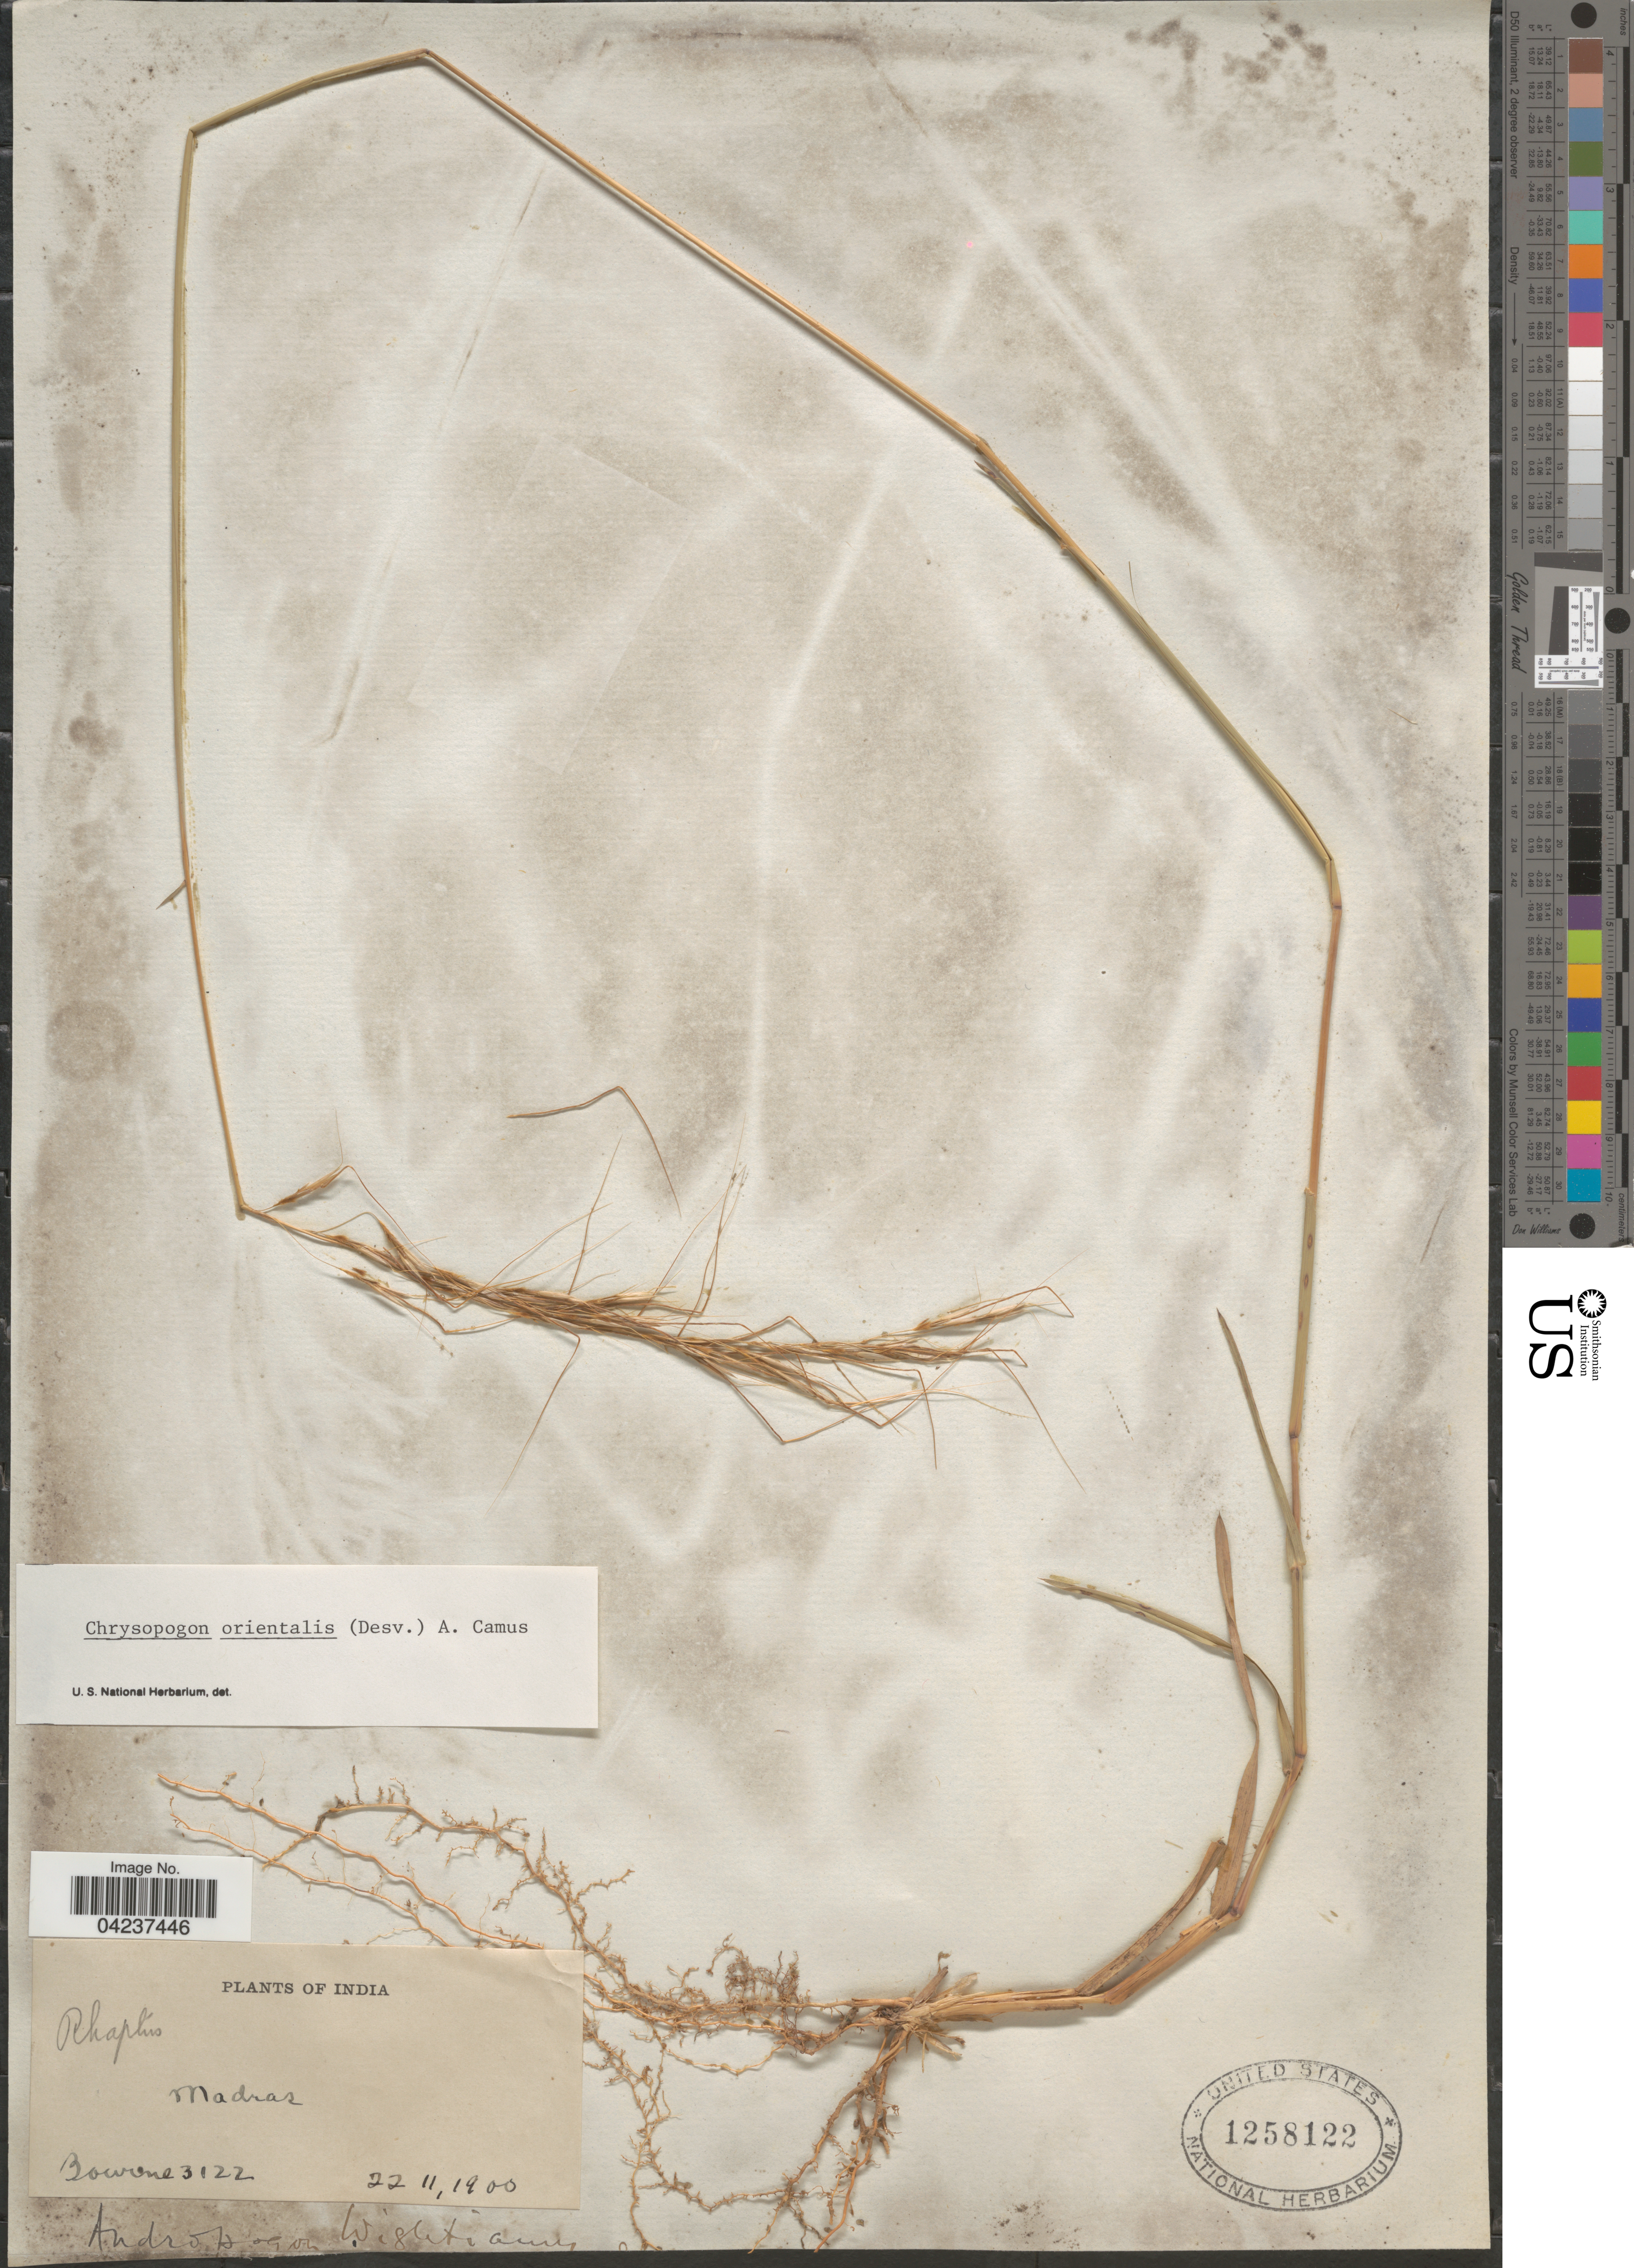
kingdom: Plantae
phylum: Tracheophyta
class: Liliopsida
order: Poales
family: Poaceae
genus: Chrysopogon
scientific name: Chrysopogon orientalis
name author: (Desv.) A. Camus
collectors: -- Bourne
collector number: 3122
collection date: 1900-11-22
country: India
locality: Madras.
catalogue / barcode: US 1258122